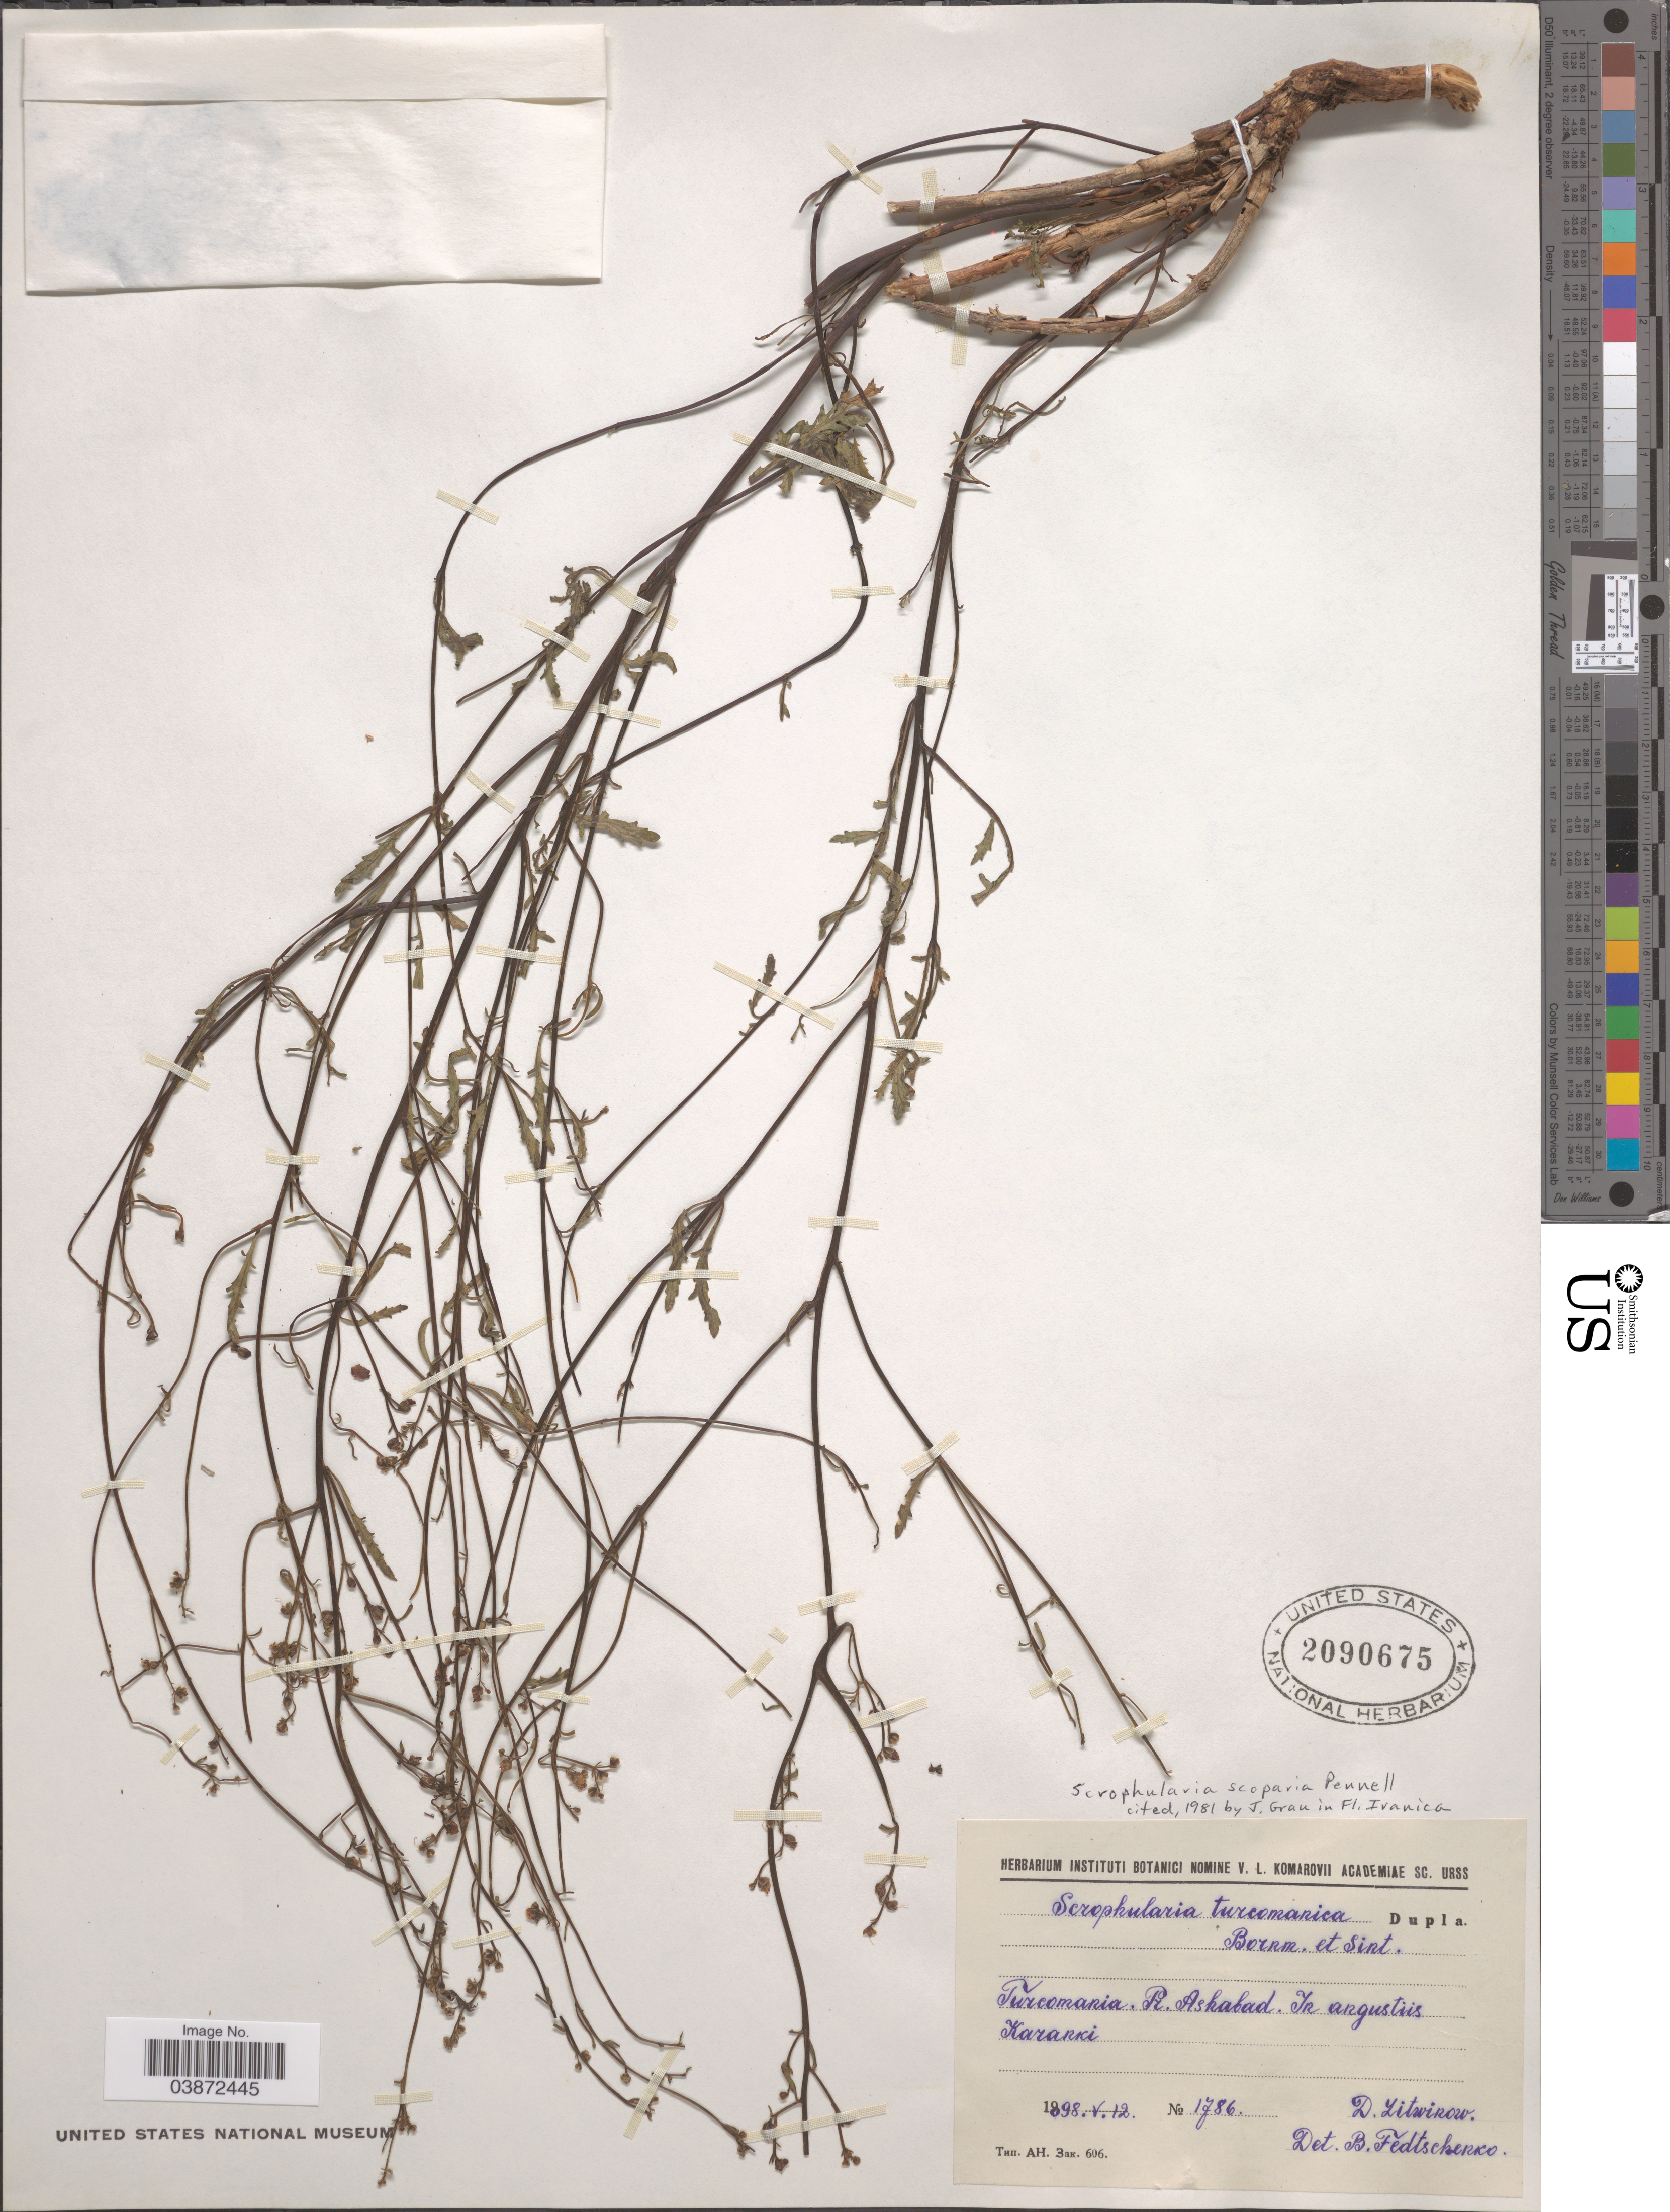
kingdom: Plantae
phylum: Tracheophyta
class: Magnoliopsida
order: Lamiales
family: Scrophulariaceae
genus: Scrophularia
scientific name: Scrophularia scoparia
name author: Pennell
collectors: D. Litwinow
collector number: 1786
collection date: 1898-05-12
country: Turkmenistan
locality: Turcomania. R. Ashabad. In augustüs Kararki.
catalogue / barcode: US 2090675